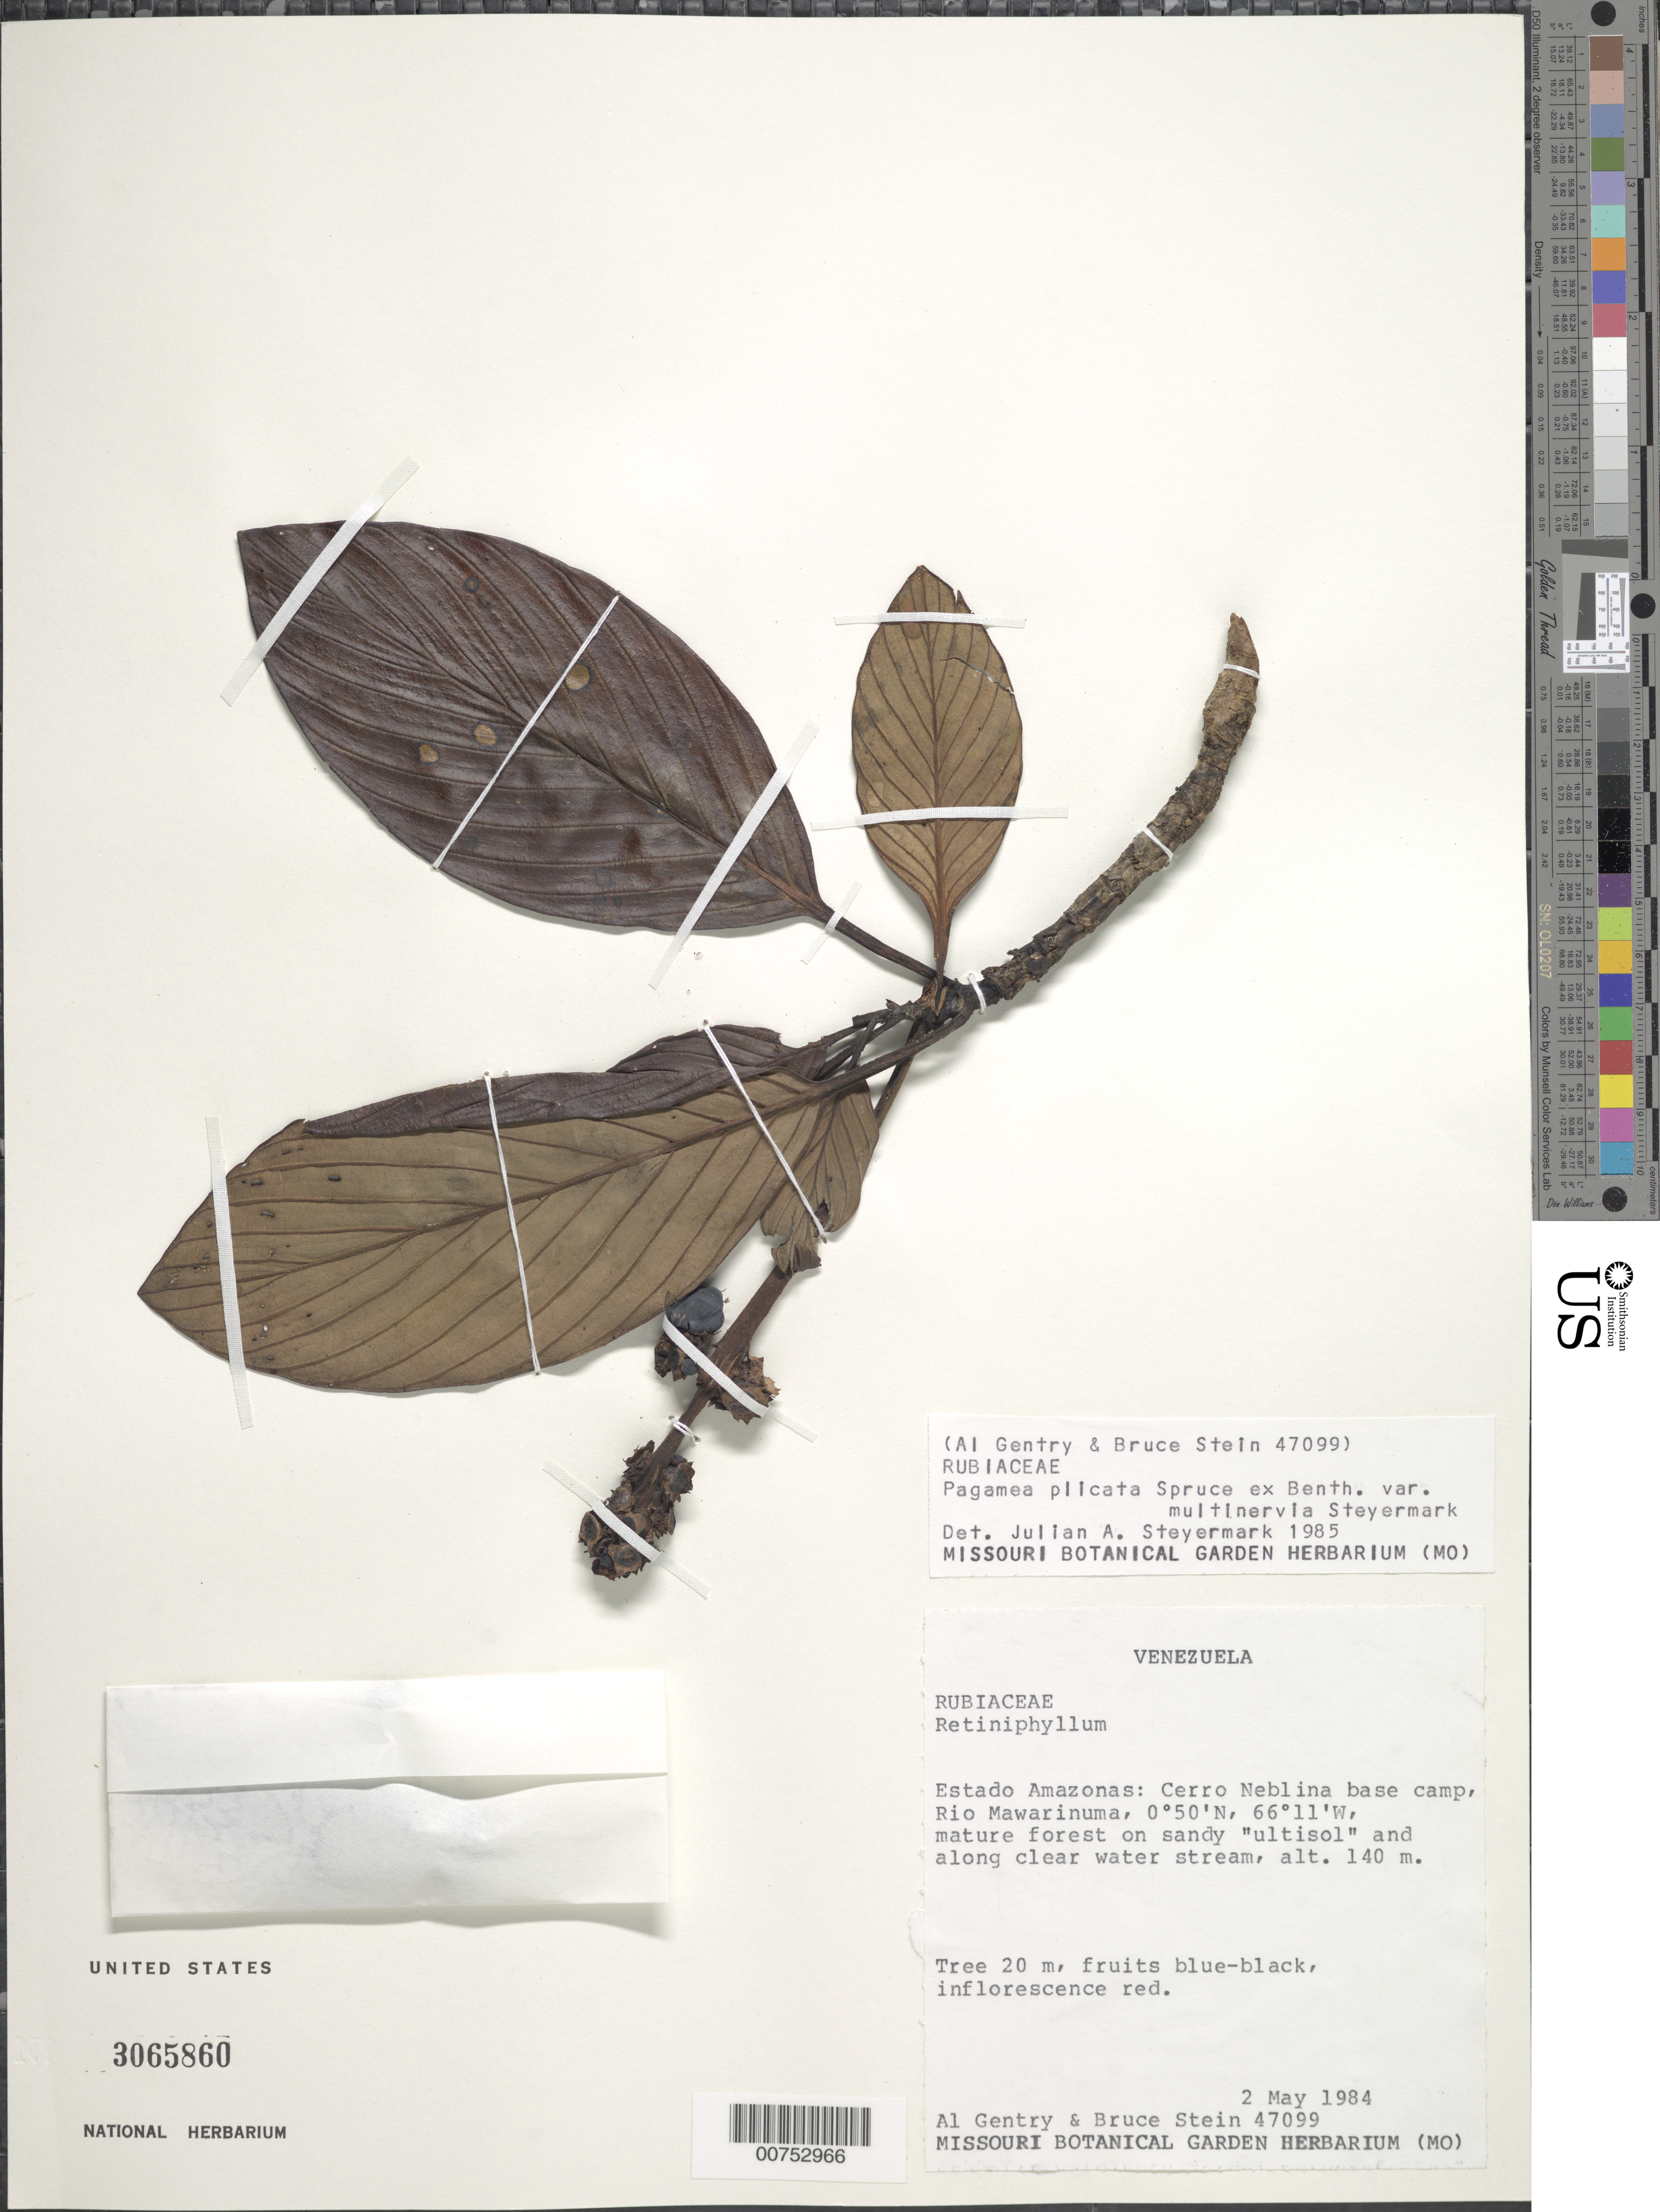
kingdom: Plantae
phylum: Tracheophyta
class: Magnoliopsida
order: Gentianales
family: Rubiaceae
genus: Pagamea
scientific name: Pagamea plicata var. multinervia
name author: Steyerm.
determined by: Steyermark, Julian A., (VEN)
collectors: A. H. Gentry & B. Stein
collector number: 47099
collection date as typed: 2-May-84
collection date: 1984-05-02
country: Venezuela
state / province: Amazonas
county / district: Río Negro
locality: Cerro de La Neblina, base camp along Río Mawarinuma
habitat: Mature forest on sandy "ultisol" and along clear water stream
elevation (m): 140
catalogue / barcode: US 3065860